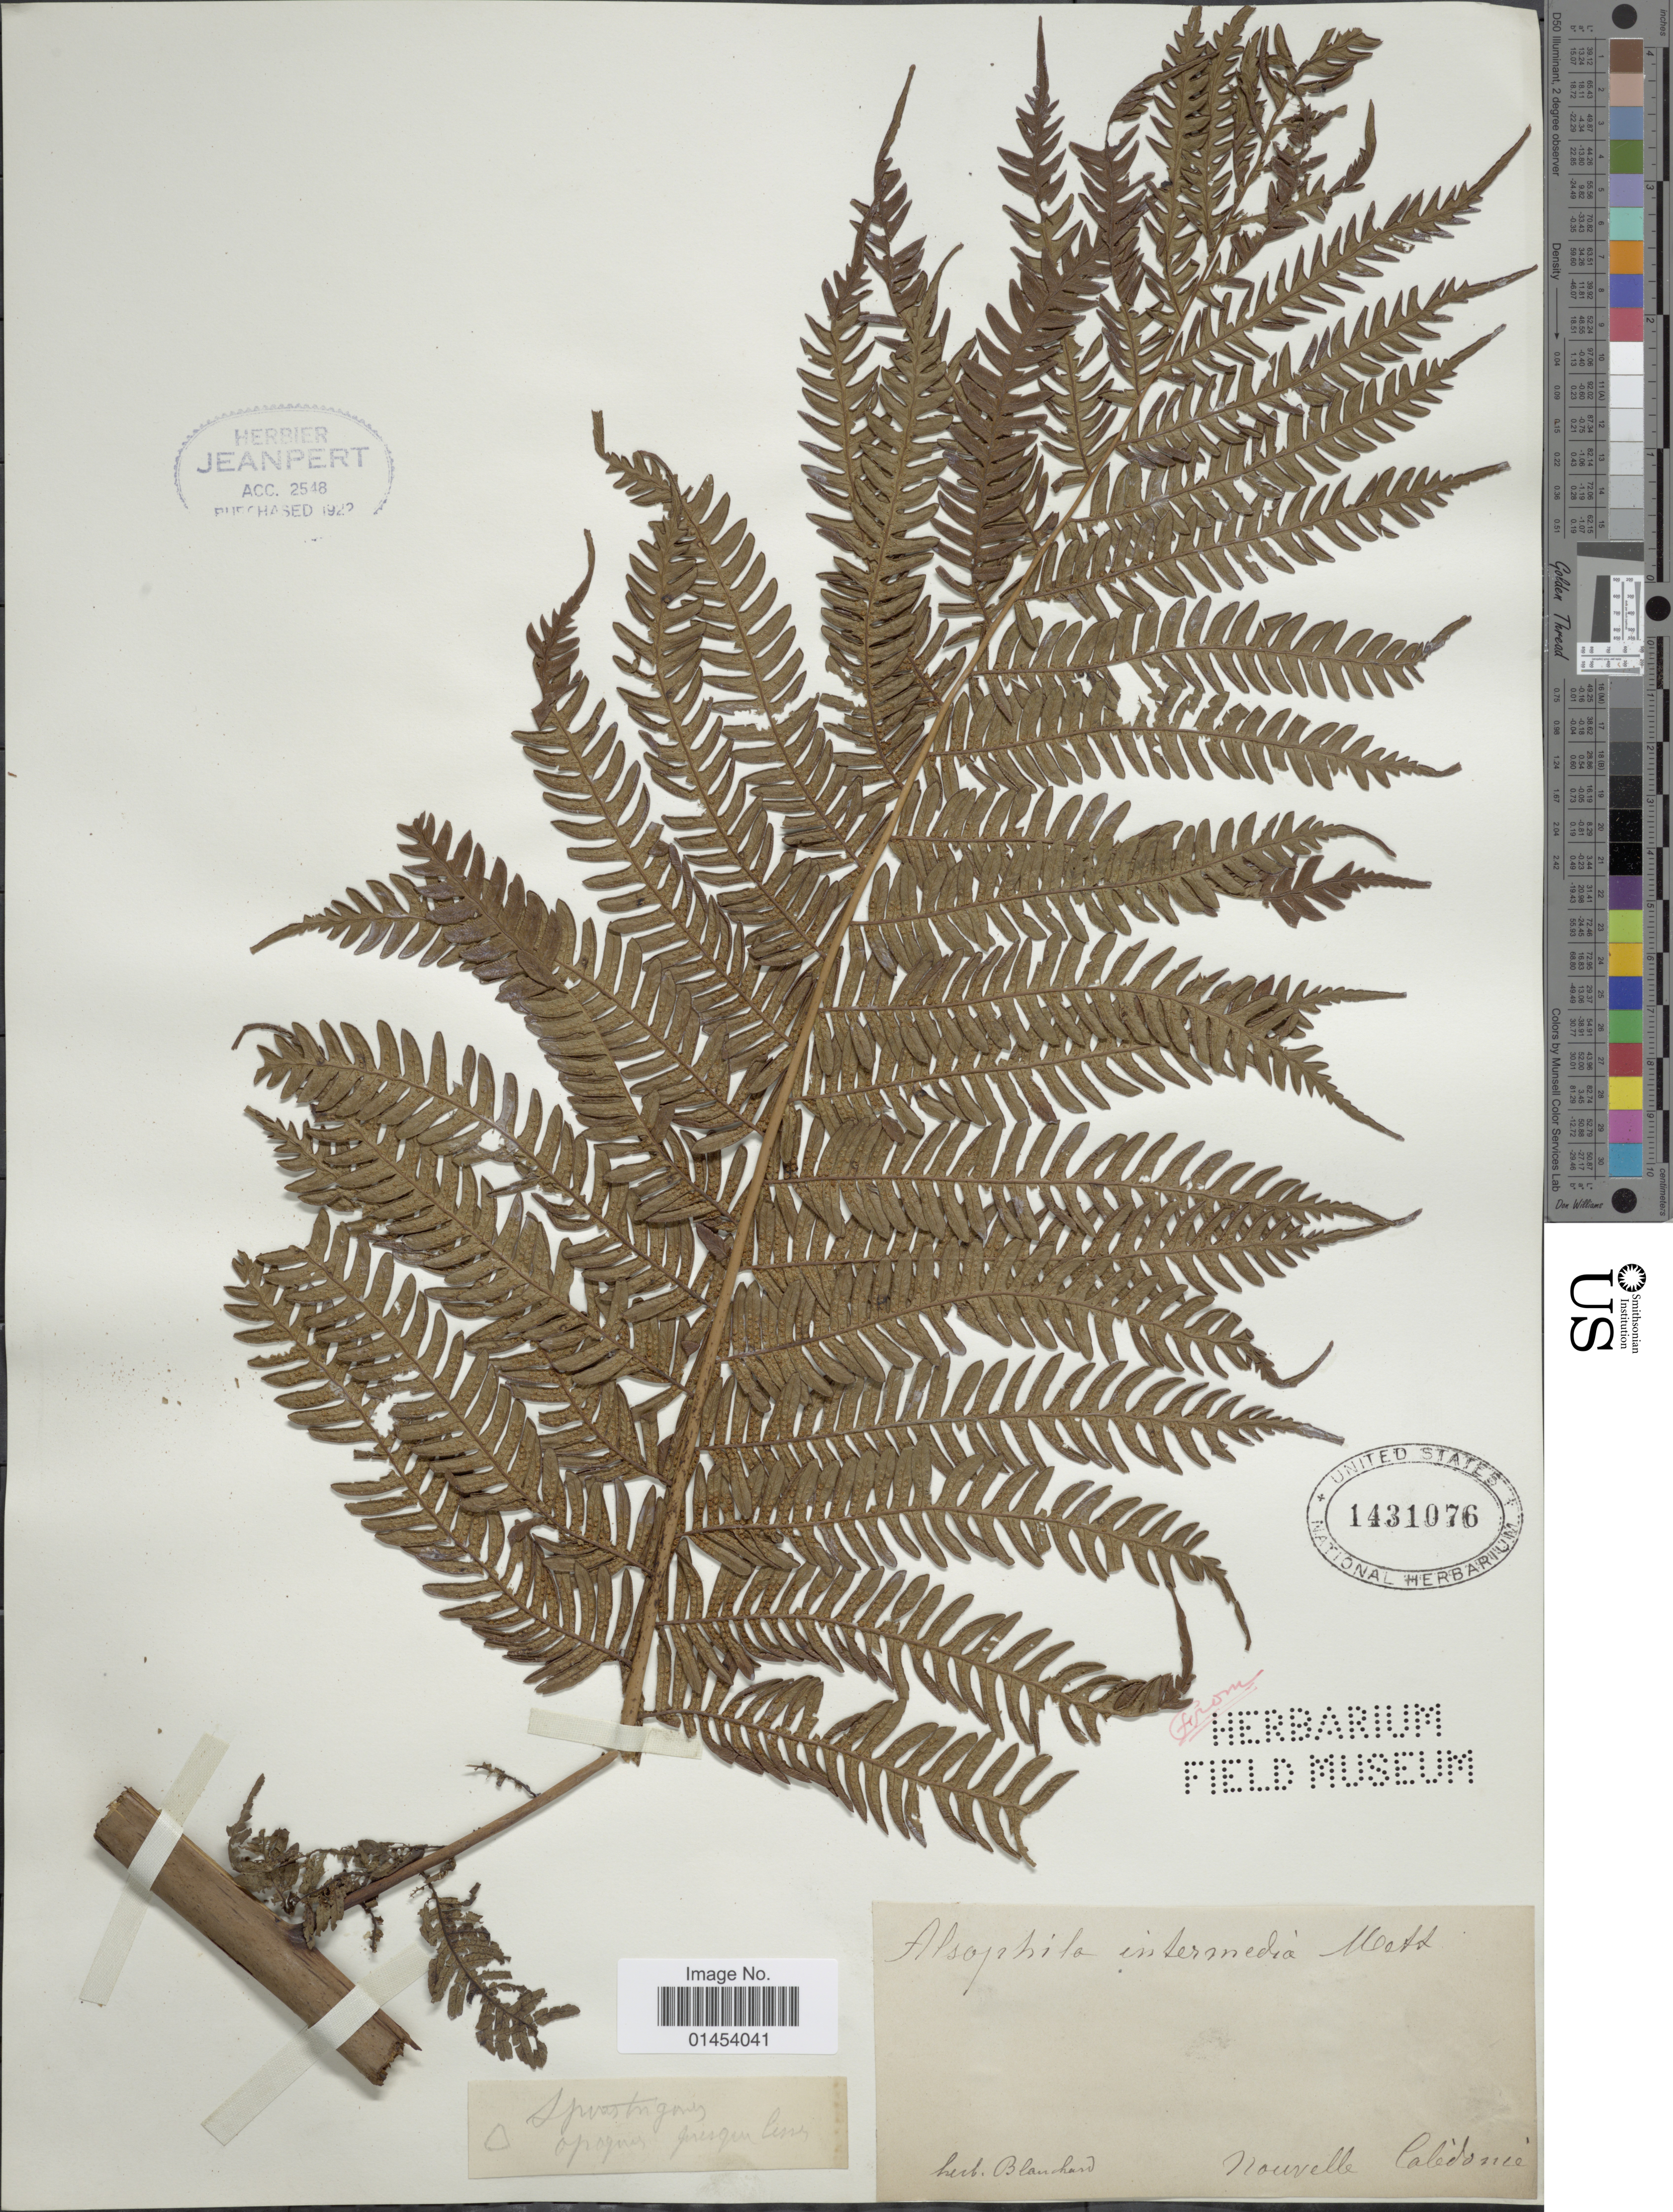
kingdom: Plantae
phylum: Tracheophyta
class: Polypodiopsida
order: Cyatheales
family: Cyatheaceae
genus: Cyathea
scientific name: Cyathea intermedia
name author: (Mett.) Copel.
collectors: ex herb. F. Blanchard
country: New Caledonia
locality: Nouvelle Calèdonie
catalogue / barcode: US 1431076